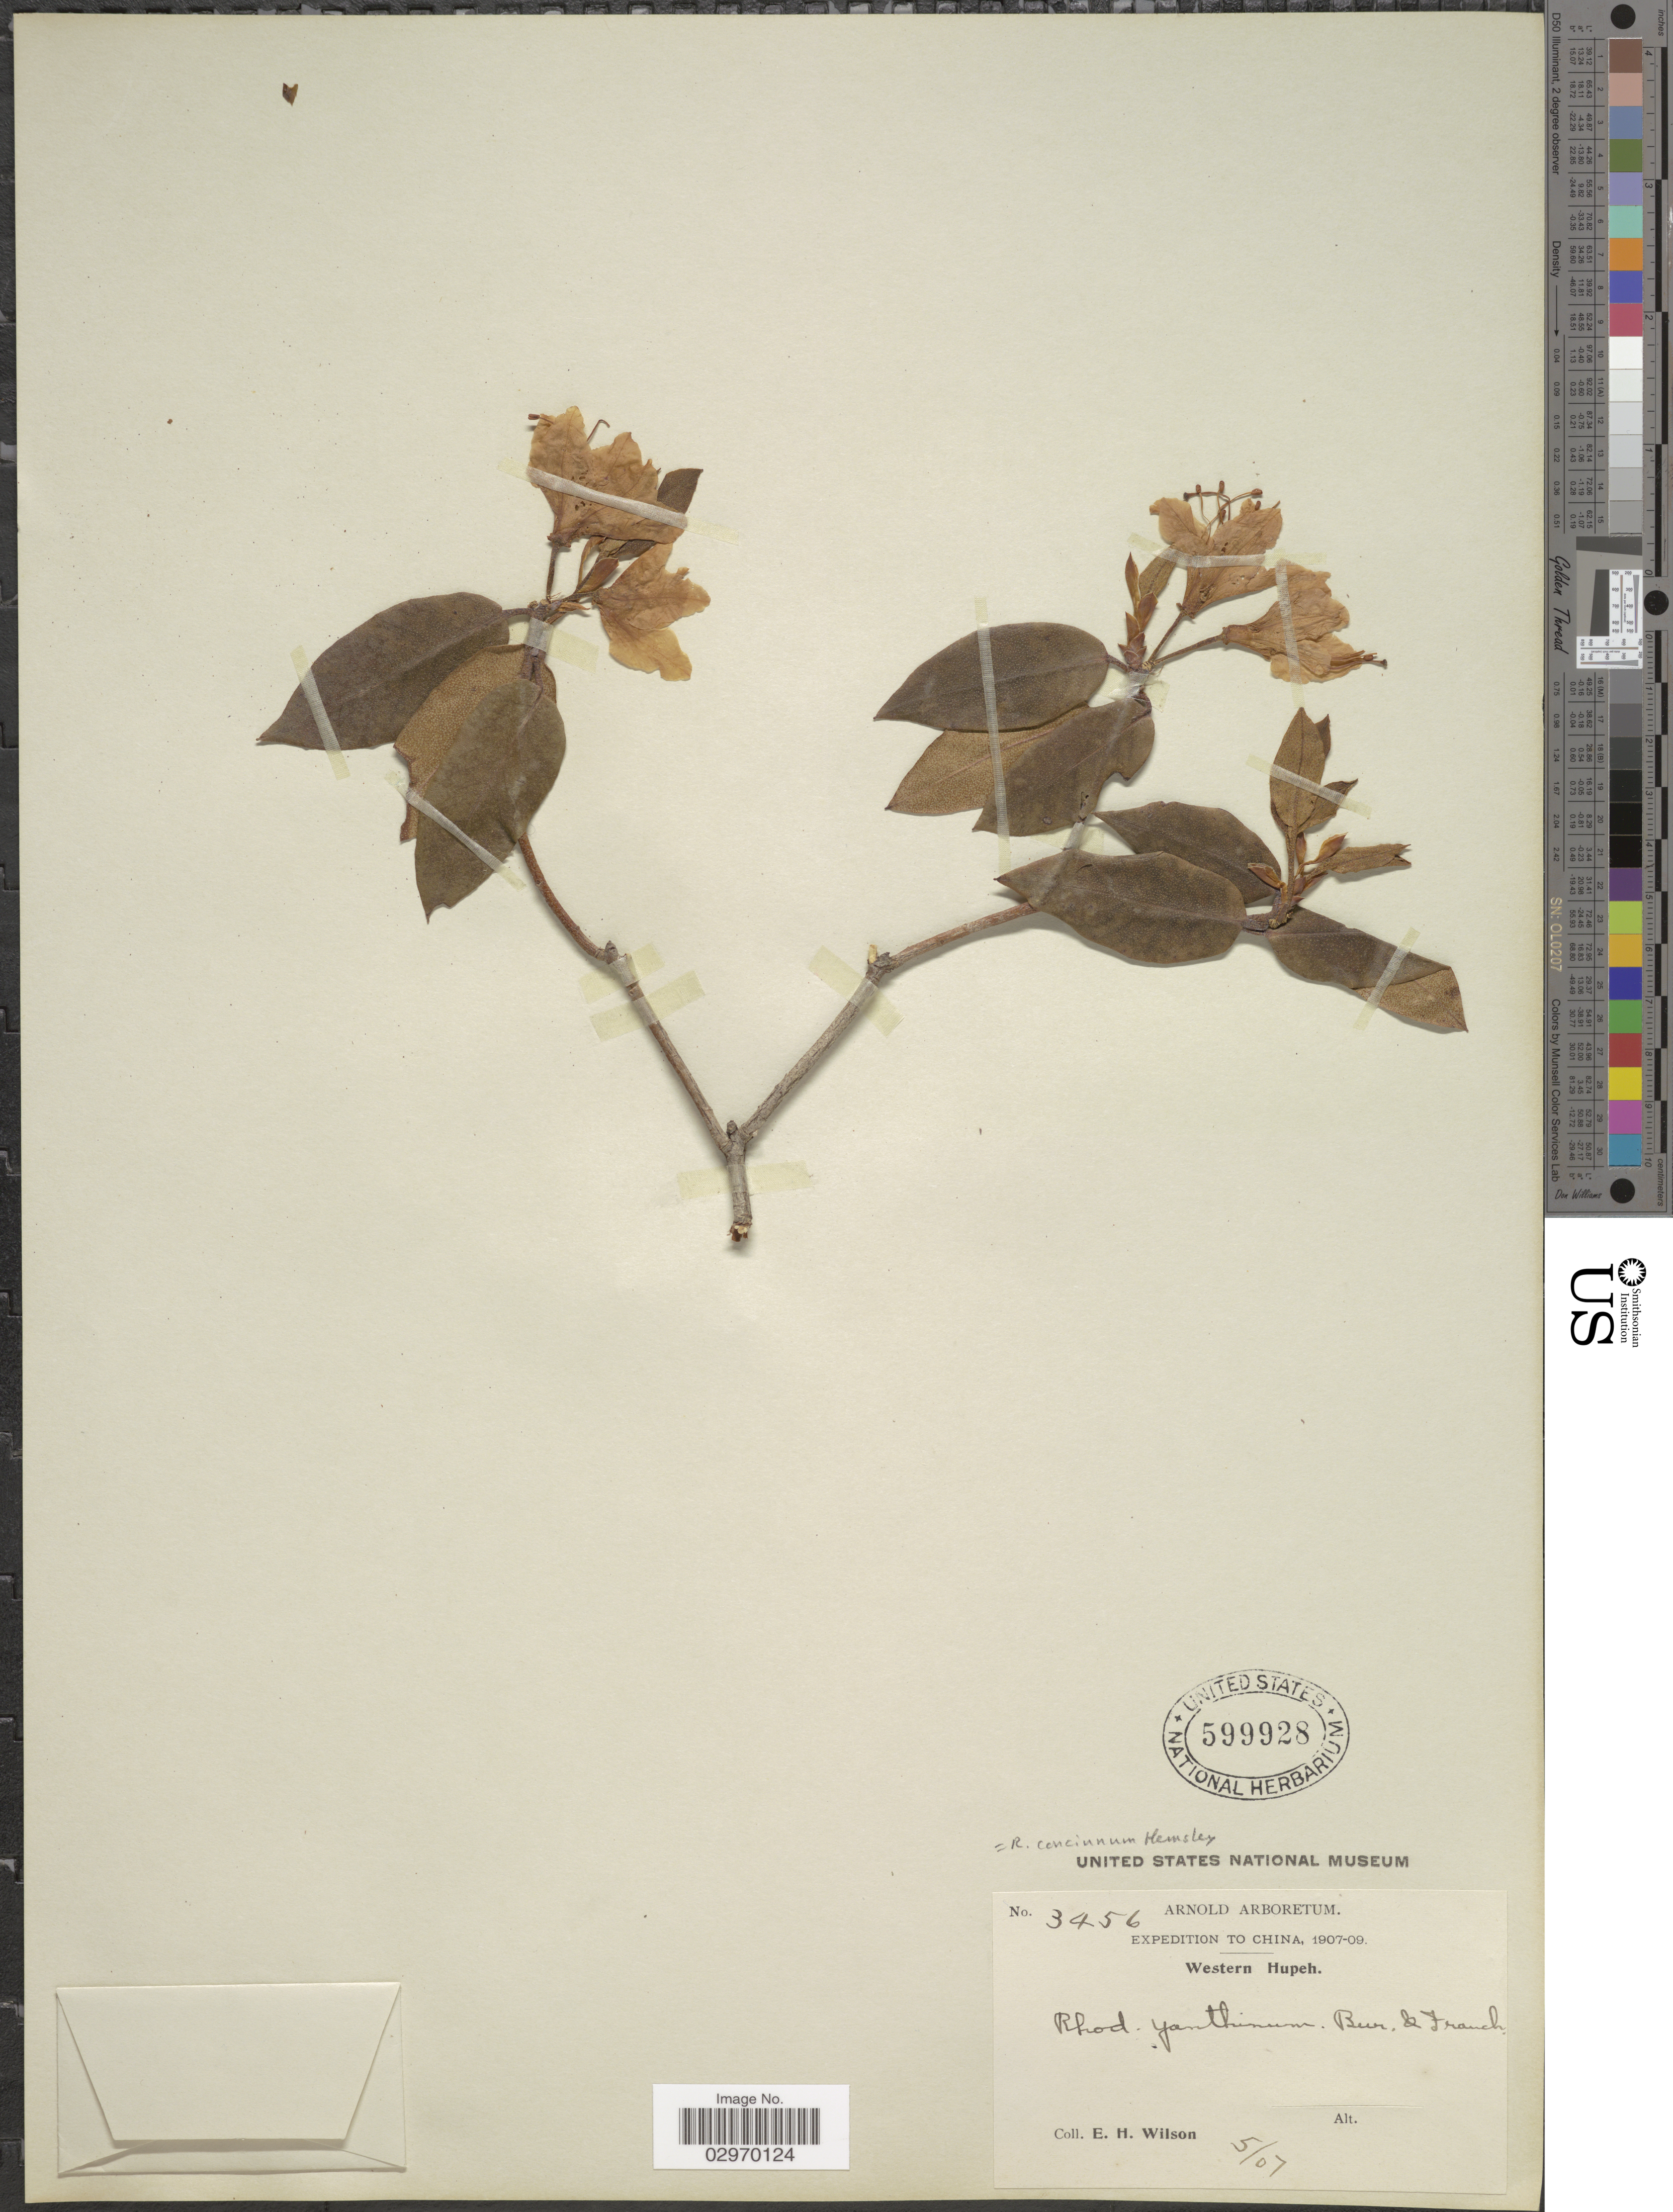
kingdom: Plantae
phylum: Tracheophyta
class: Magnoliopsida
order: Ericales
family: Ericaceae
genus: Rhododendron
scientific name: Rhododendron concinnum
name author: Hemsl.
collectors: E. Wilson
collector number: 3456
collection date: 1907-05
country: China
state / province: Hubei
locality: Western Hupeh.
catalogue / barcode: US 599928